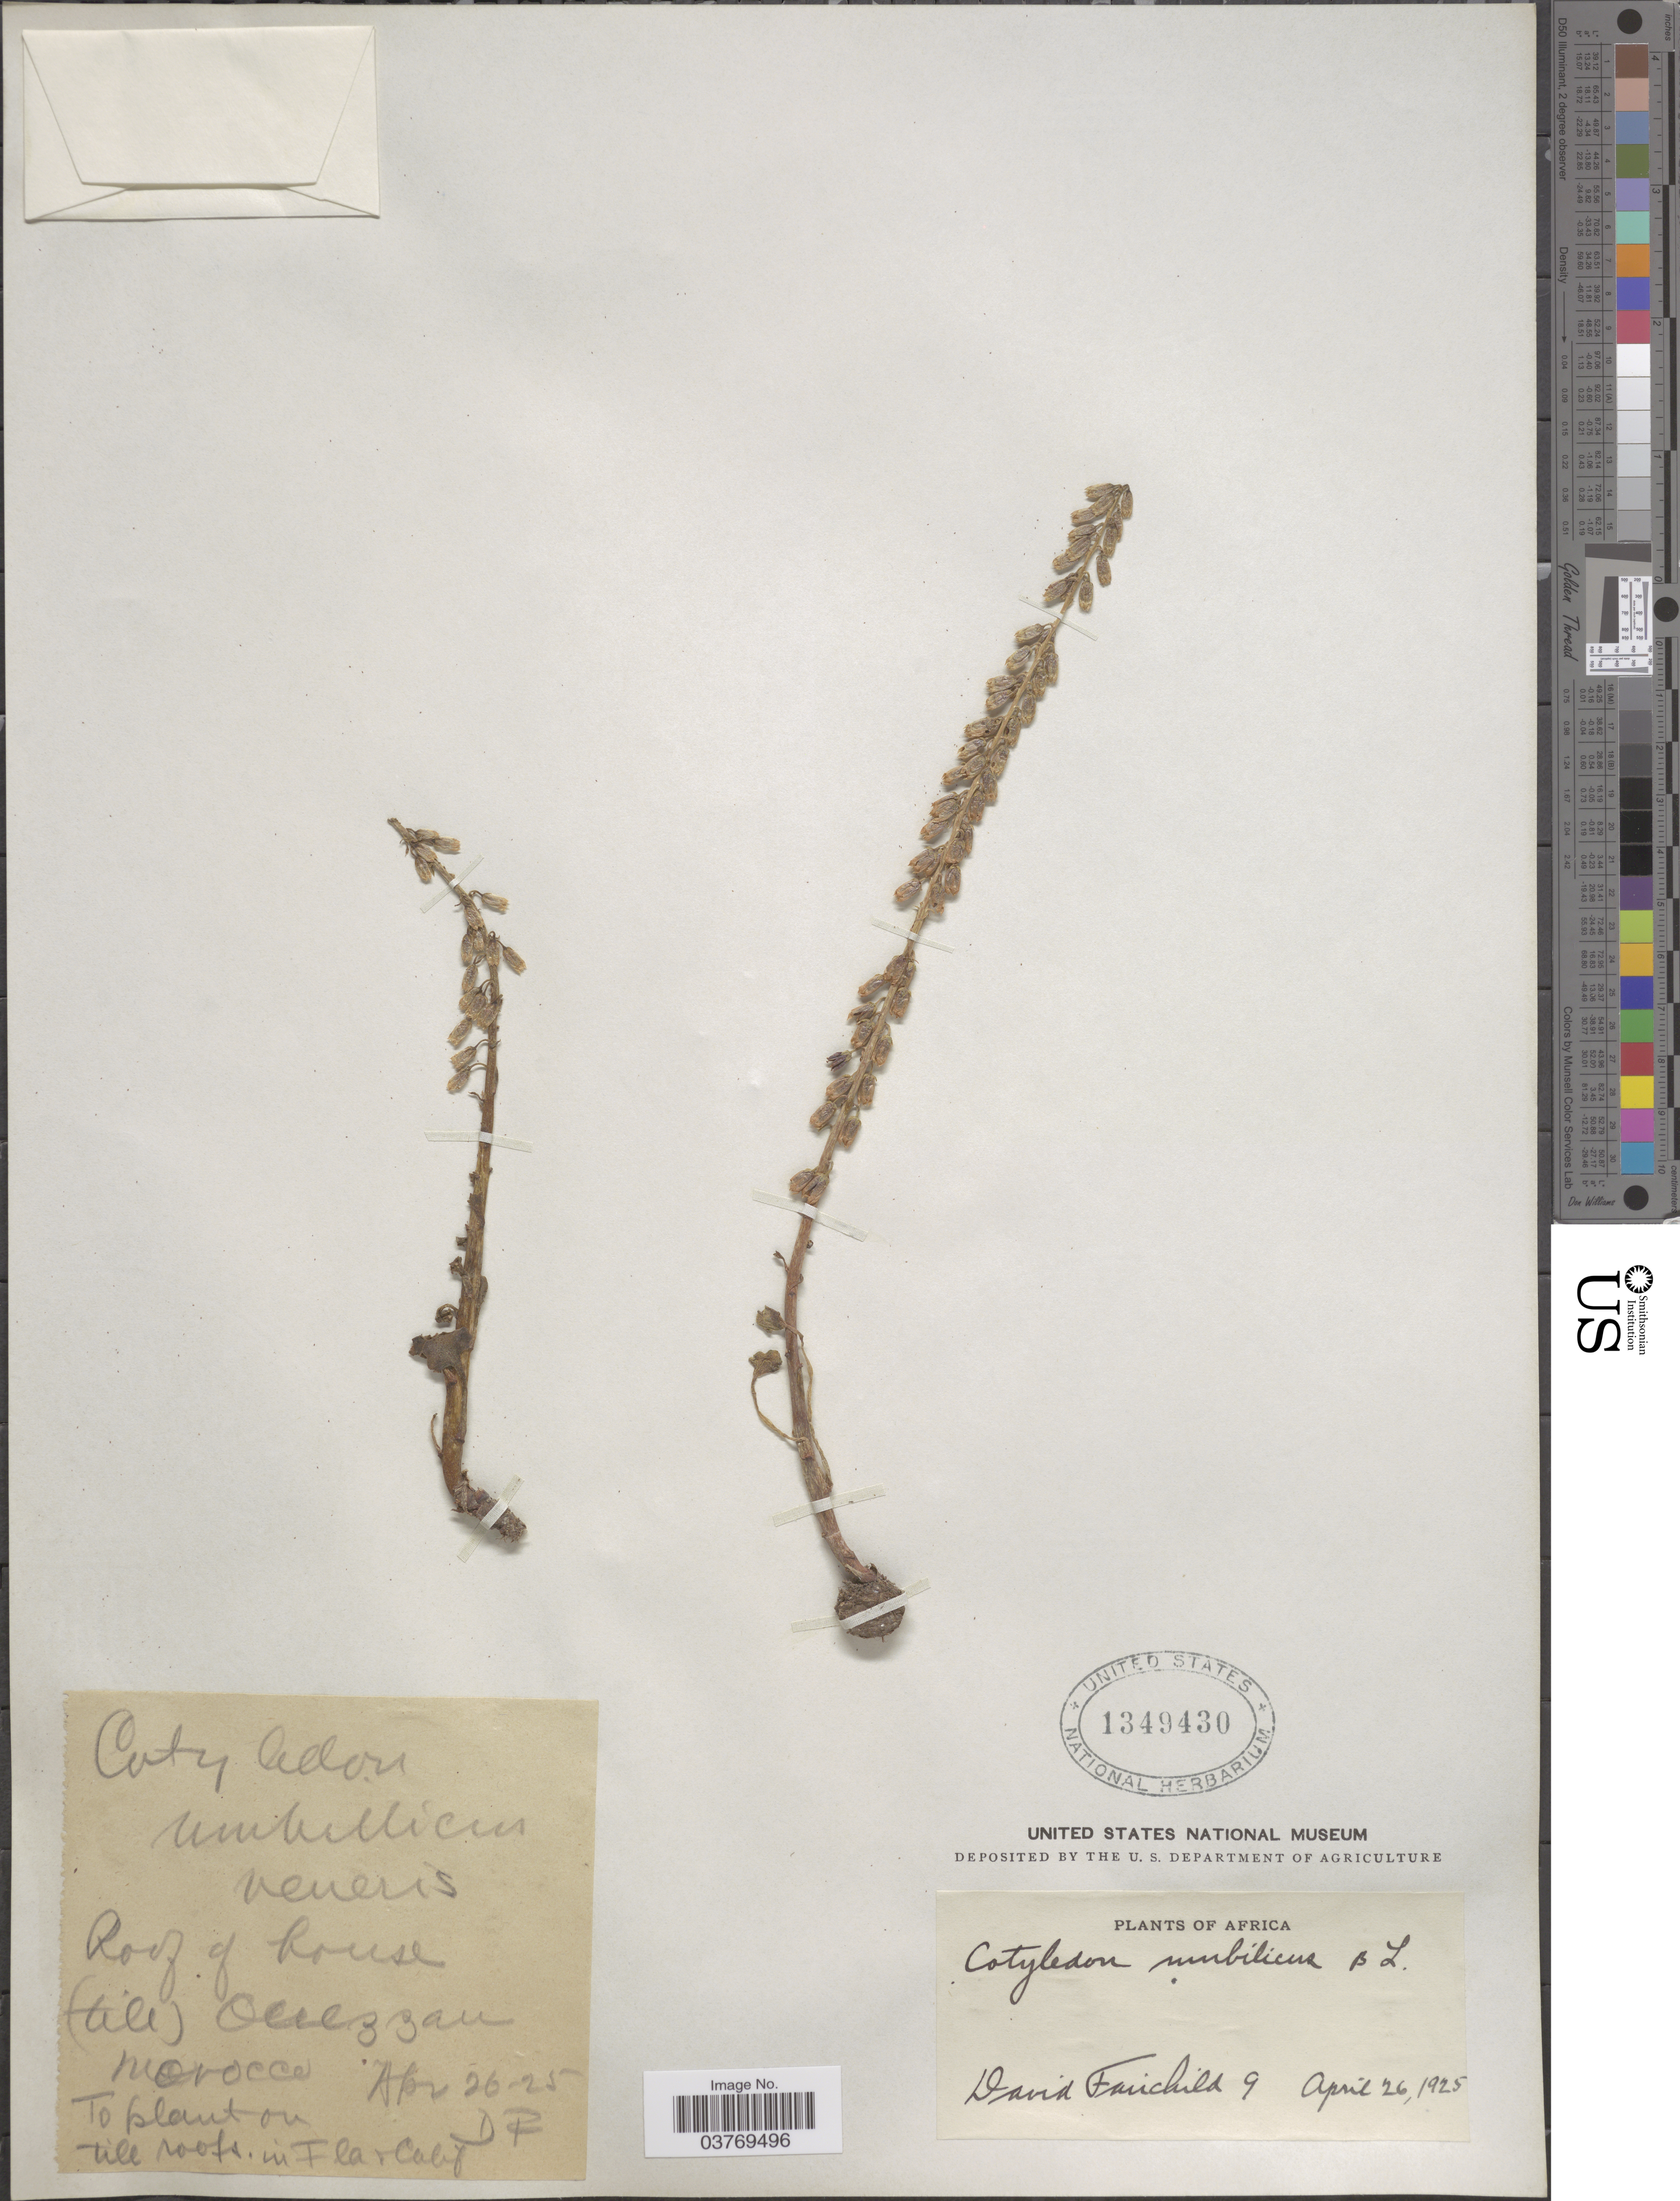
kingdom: Plantae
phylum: Tracheophyta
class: Magnoliopsida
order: Saxifragales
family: Crassulaceae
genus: Umbilicus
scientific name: Umbilicus rupestris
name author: (Salisb.) Dandy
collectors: D. Fairchild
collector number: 9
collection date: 1925-04-26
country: Morocco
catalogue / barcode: US 1349430